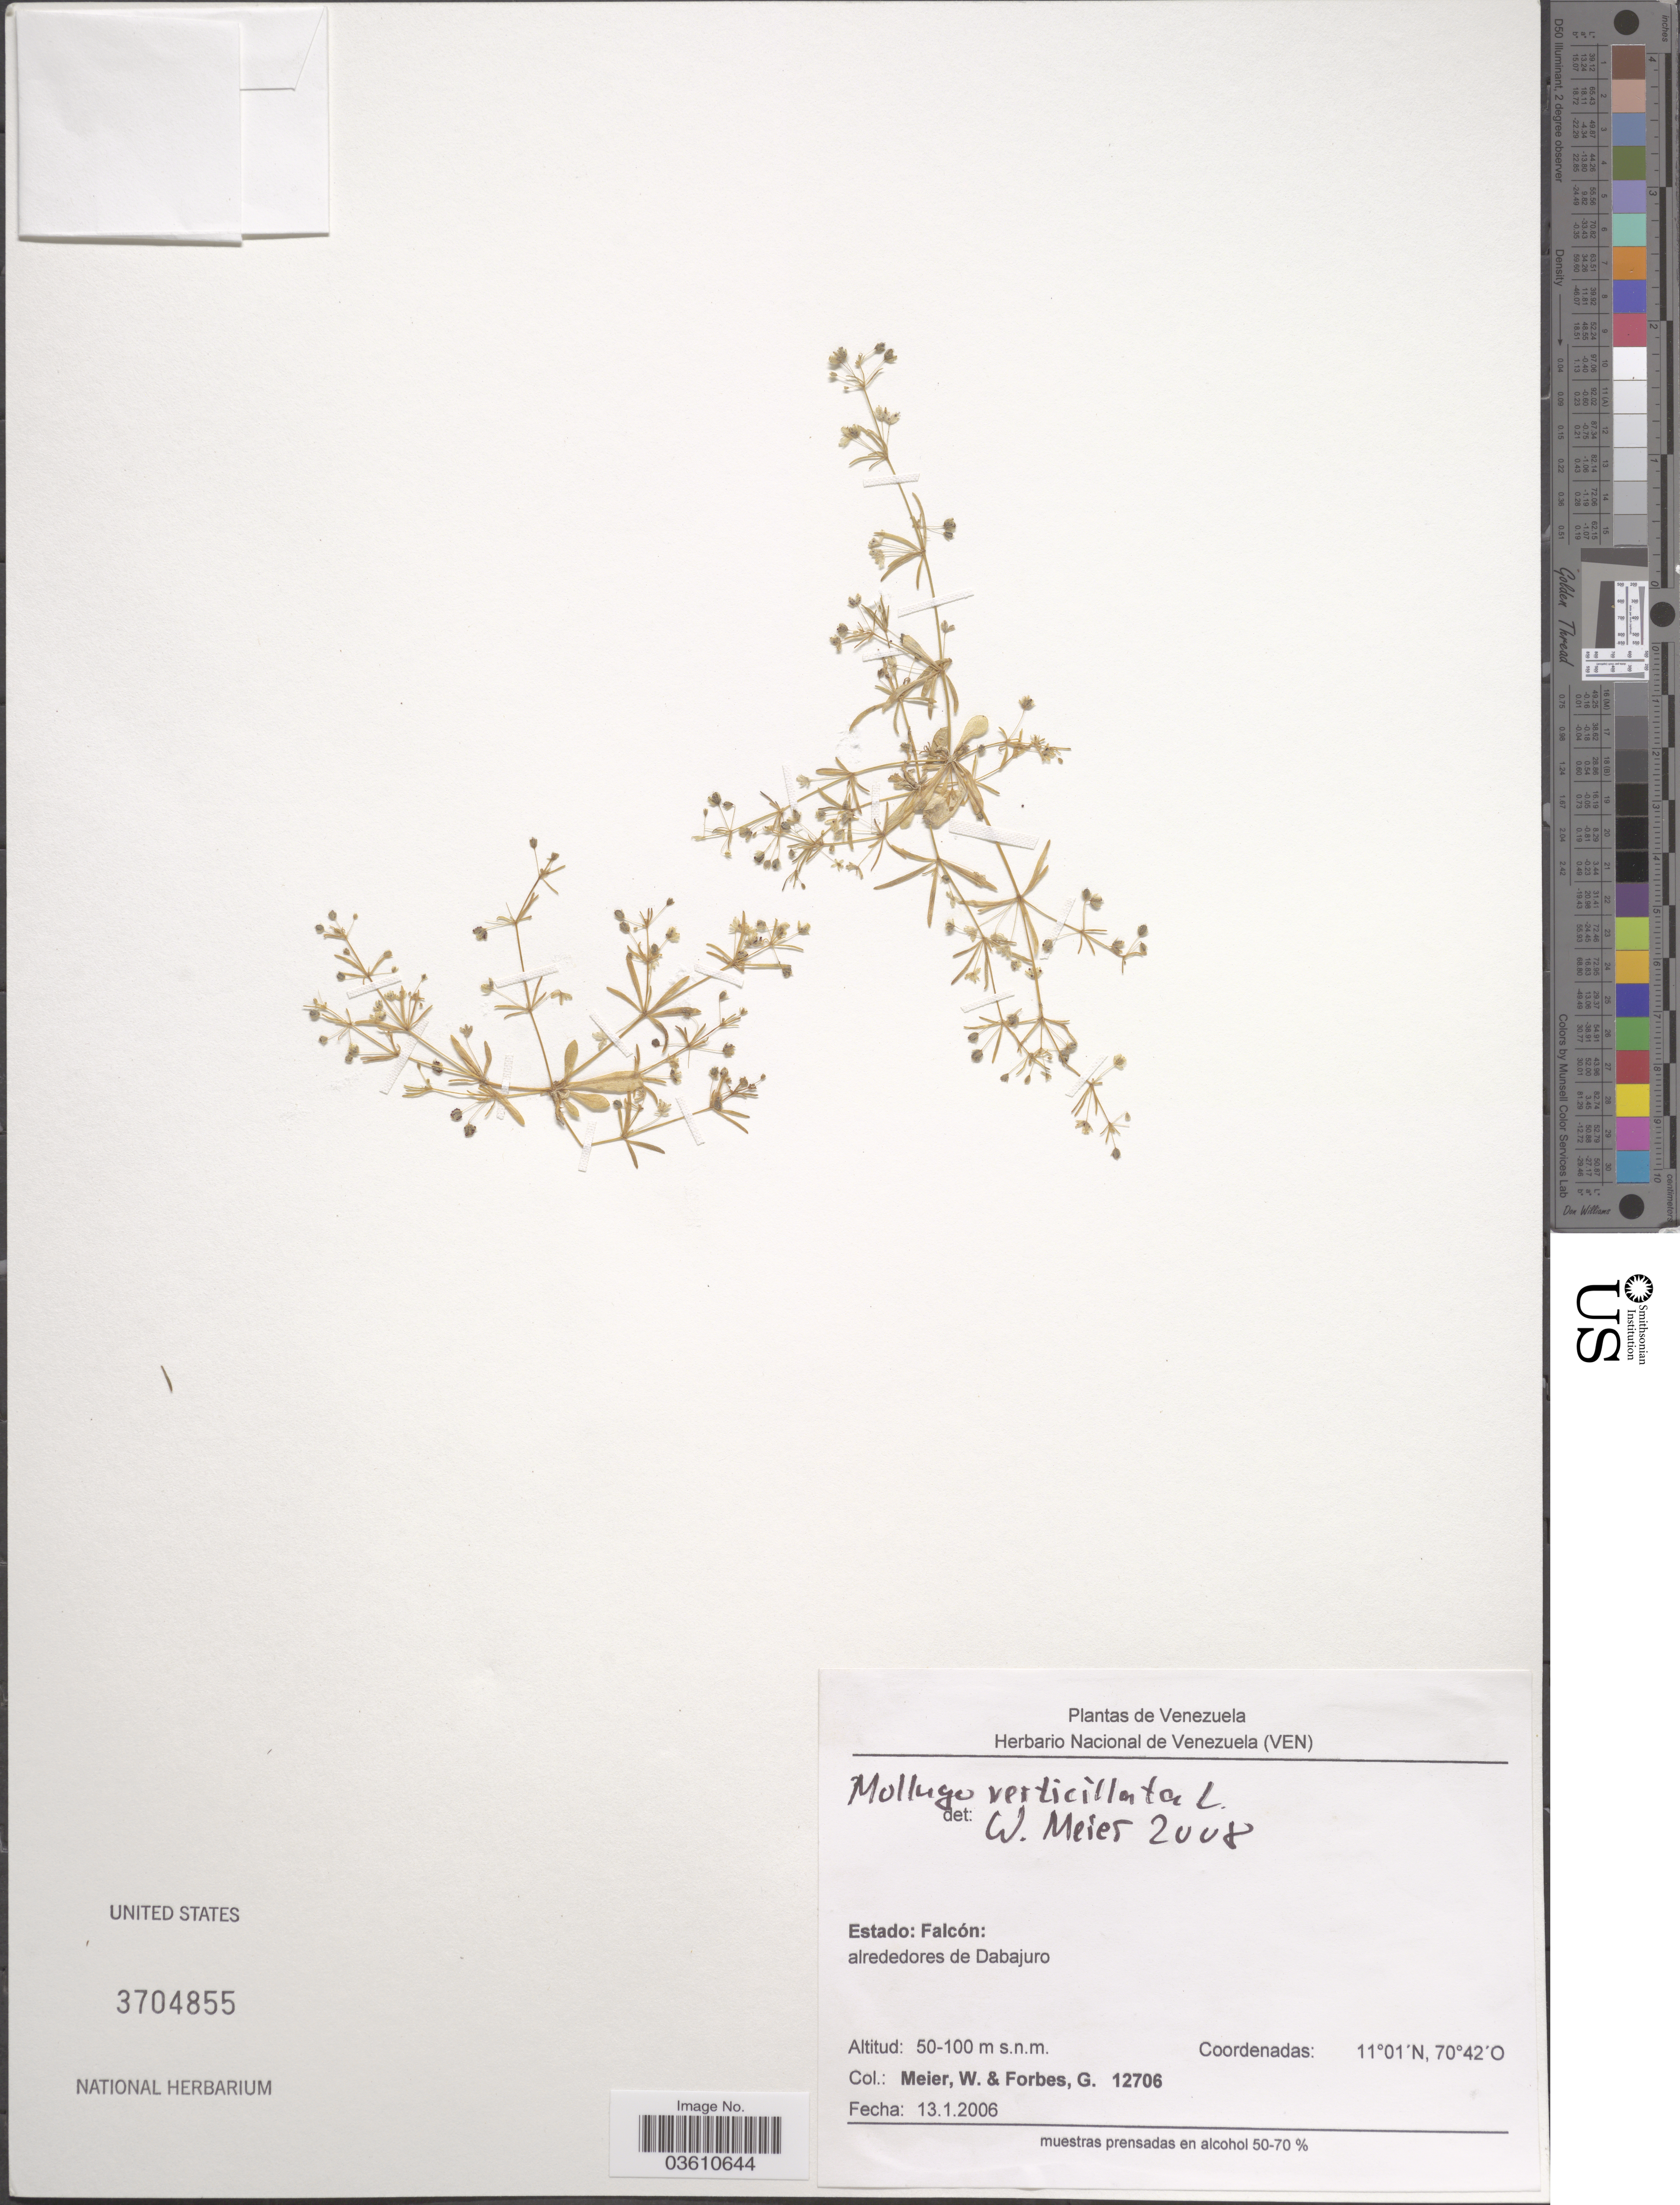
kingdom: Plantae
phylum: Tracheophyta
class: Magnoliopsida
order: Caryophyllales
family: Molluginaceae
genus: Mollugo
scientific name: Mollugo verticillata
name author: L.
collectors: W. Meier & G. Forbes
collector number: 12706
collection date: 2006-01-13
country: Venezuela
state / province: Falcón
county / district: Dabajuro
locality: Alrededores de Dabajuro.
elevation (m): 50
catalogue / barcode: US 3704855